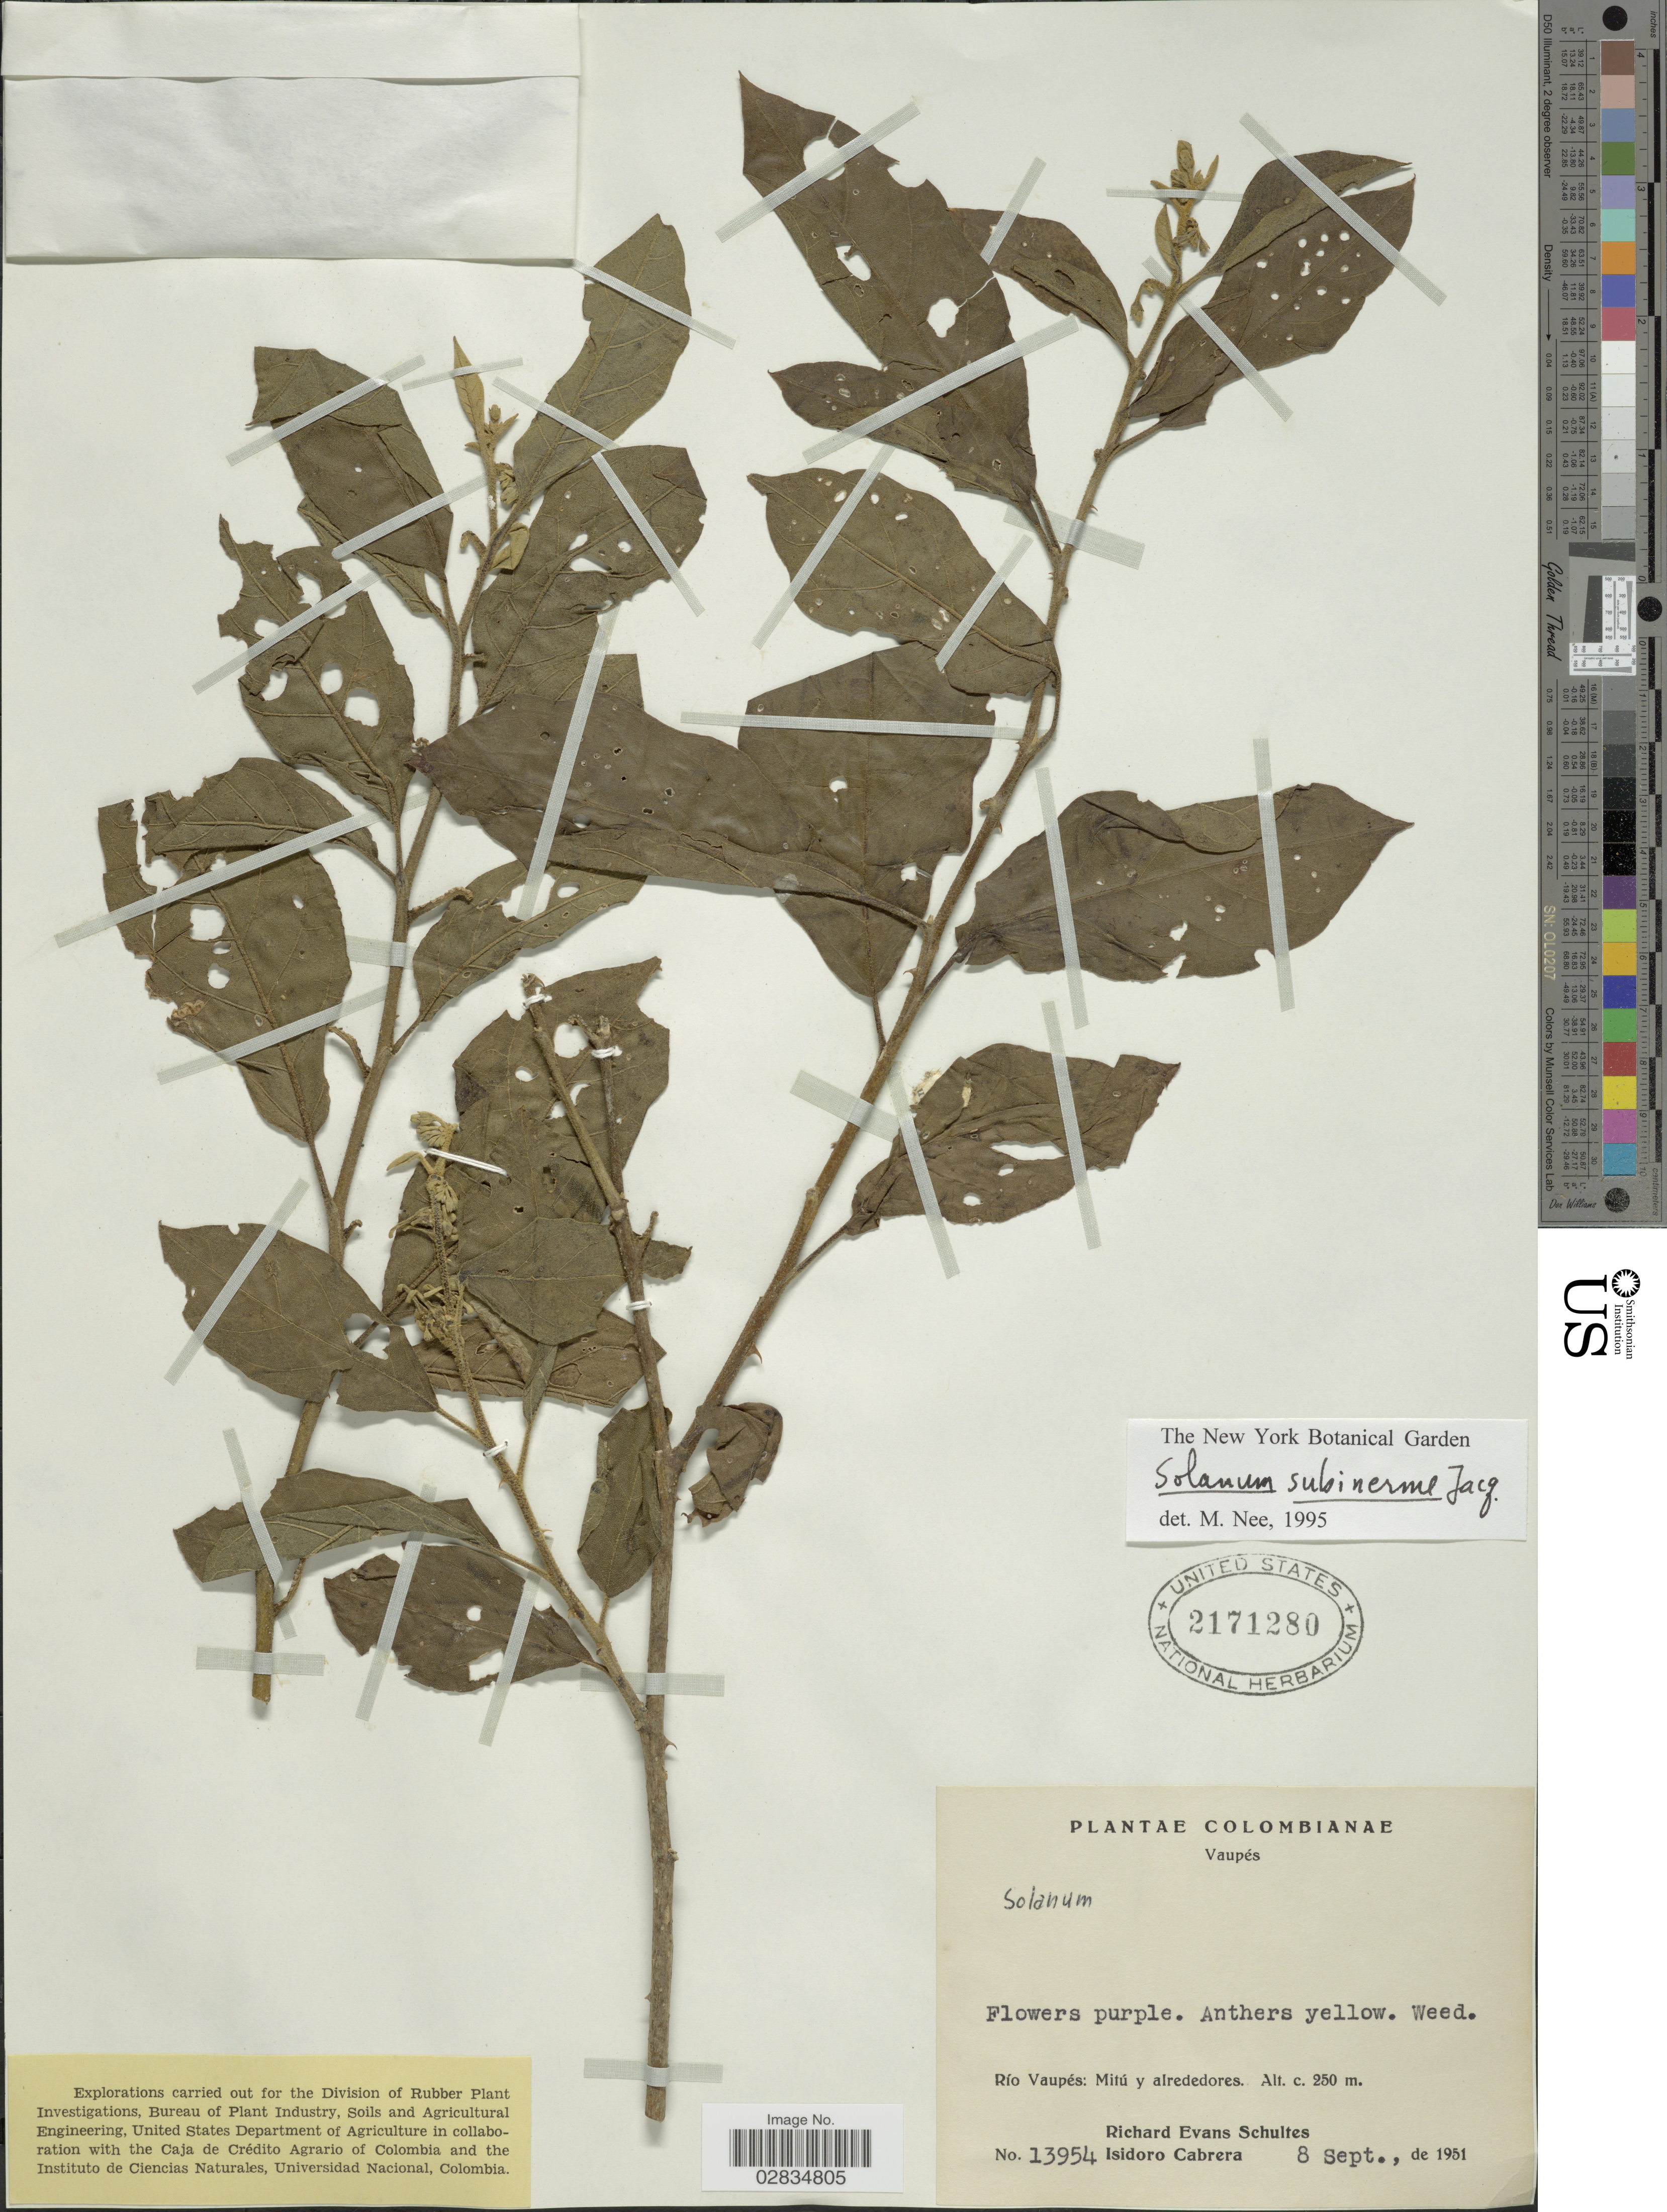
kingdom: Plantae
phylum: Tracheophyta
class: Magnoliopsida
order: Solanales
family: Solanaceae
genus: Solanum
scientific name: Solanum subinerme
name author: Jacq.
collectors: R. E. Schultes & I. Cabrera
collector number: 13954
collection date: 1951-09-08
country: Colombia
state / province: Vaupés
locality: Río Vaupés: Mitú y alrededores.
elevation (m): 250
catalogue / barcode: US 2171280